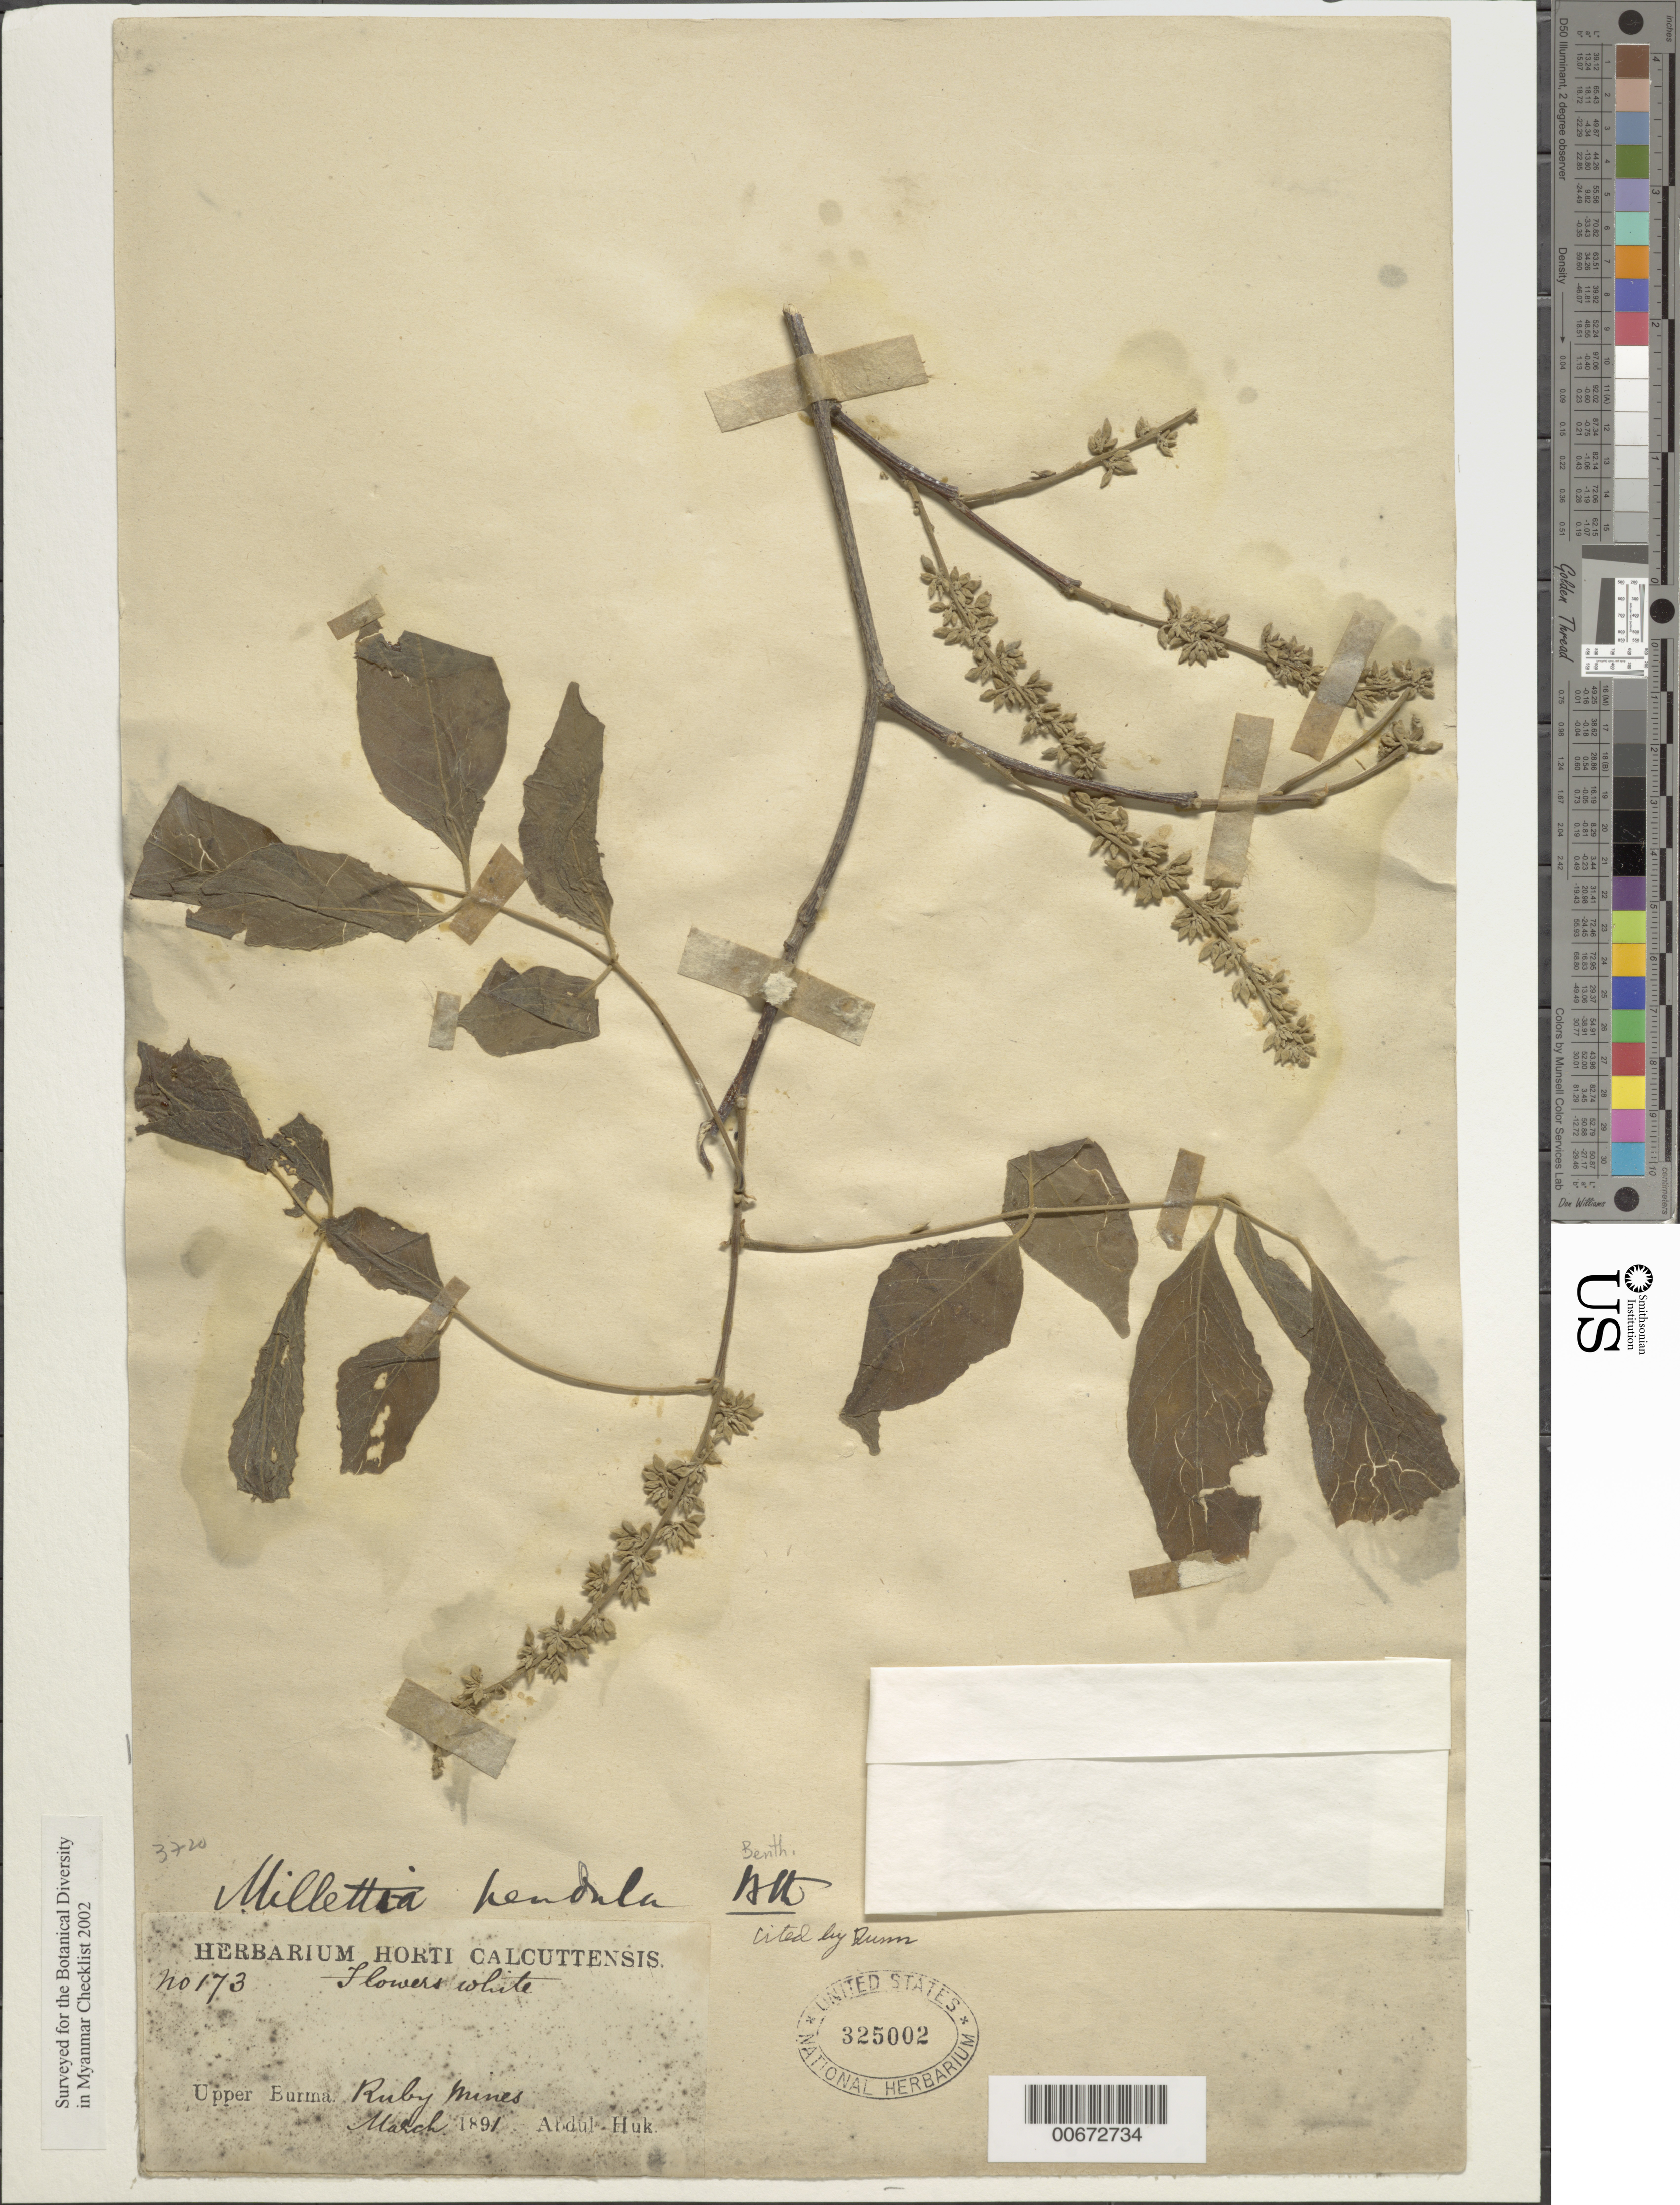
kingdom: Plantae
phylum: Tracheophyta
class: Magnoliopsida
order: Fabales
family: Fabaceae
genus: Millettia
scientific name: Millettia pendula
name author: Benth.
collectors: A. Huk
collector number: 173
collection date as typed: Mar 1891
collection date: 1891-03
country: Myanmar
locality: Upper Burma, Ruby mines.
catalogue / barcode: US 325002